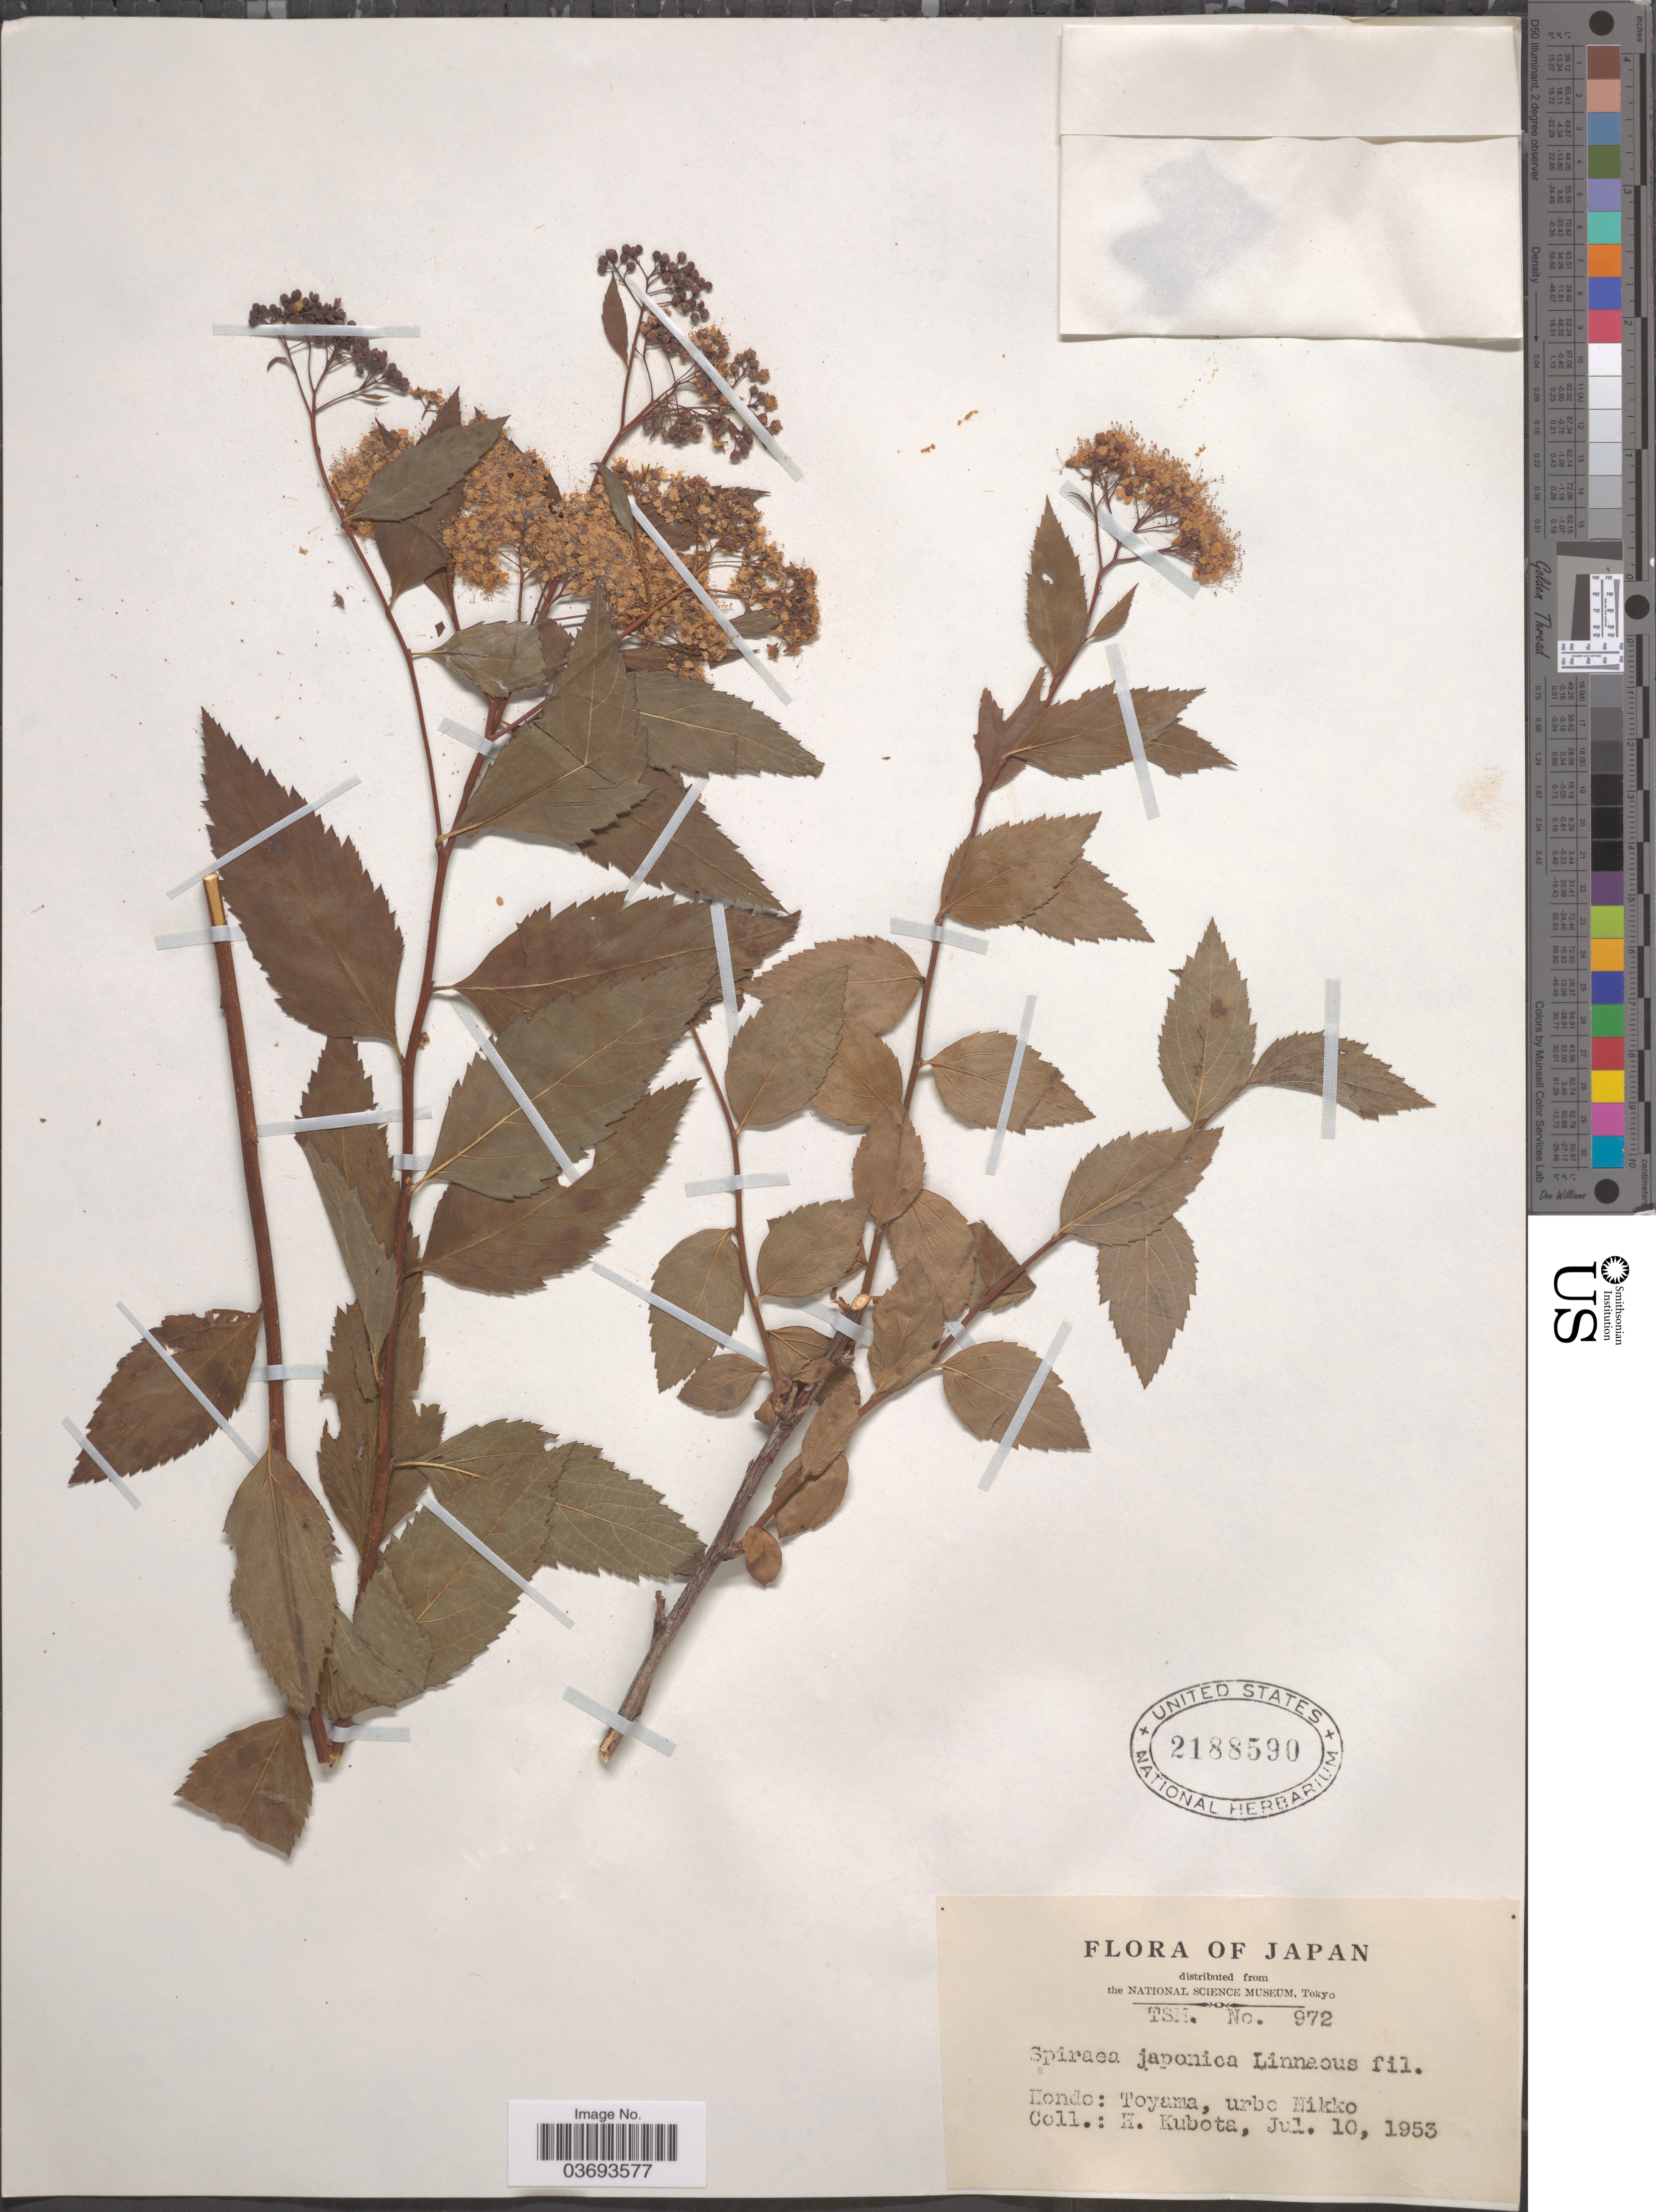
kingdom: Plantae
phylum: Tracheophyta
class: Magnoliopsida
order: Rosales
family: Rosaceae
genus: Spiraea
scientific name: Spiraea japonica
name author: L. f.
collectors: H. Kubota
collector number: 972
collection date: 1953-07-10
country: Japan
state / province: Toyama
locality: Hondo: Toyama, urbo Nikko.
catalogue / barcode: US 2188590